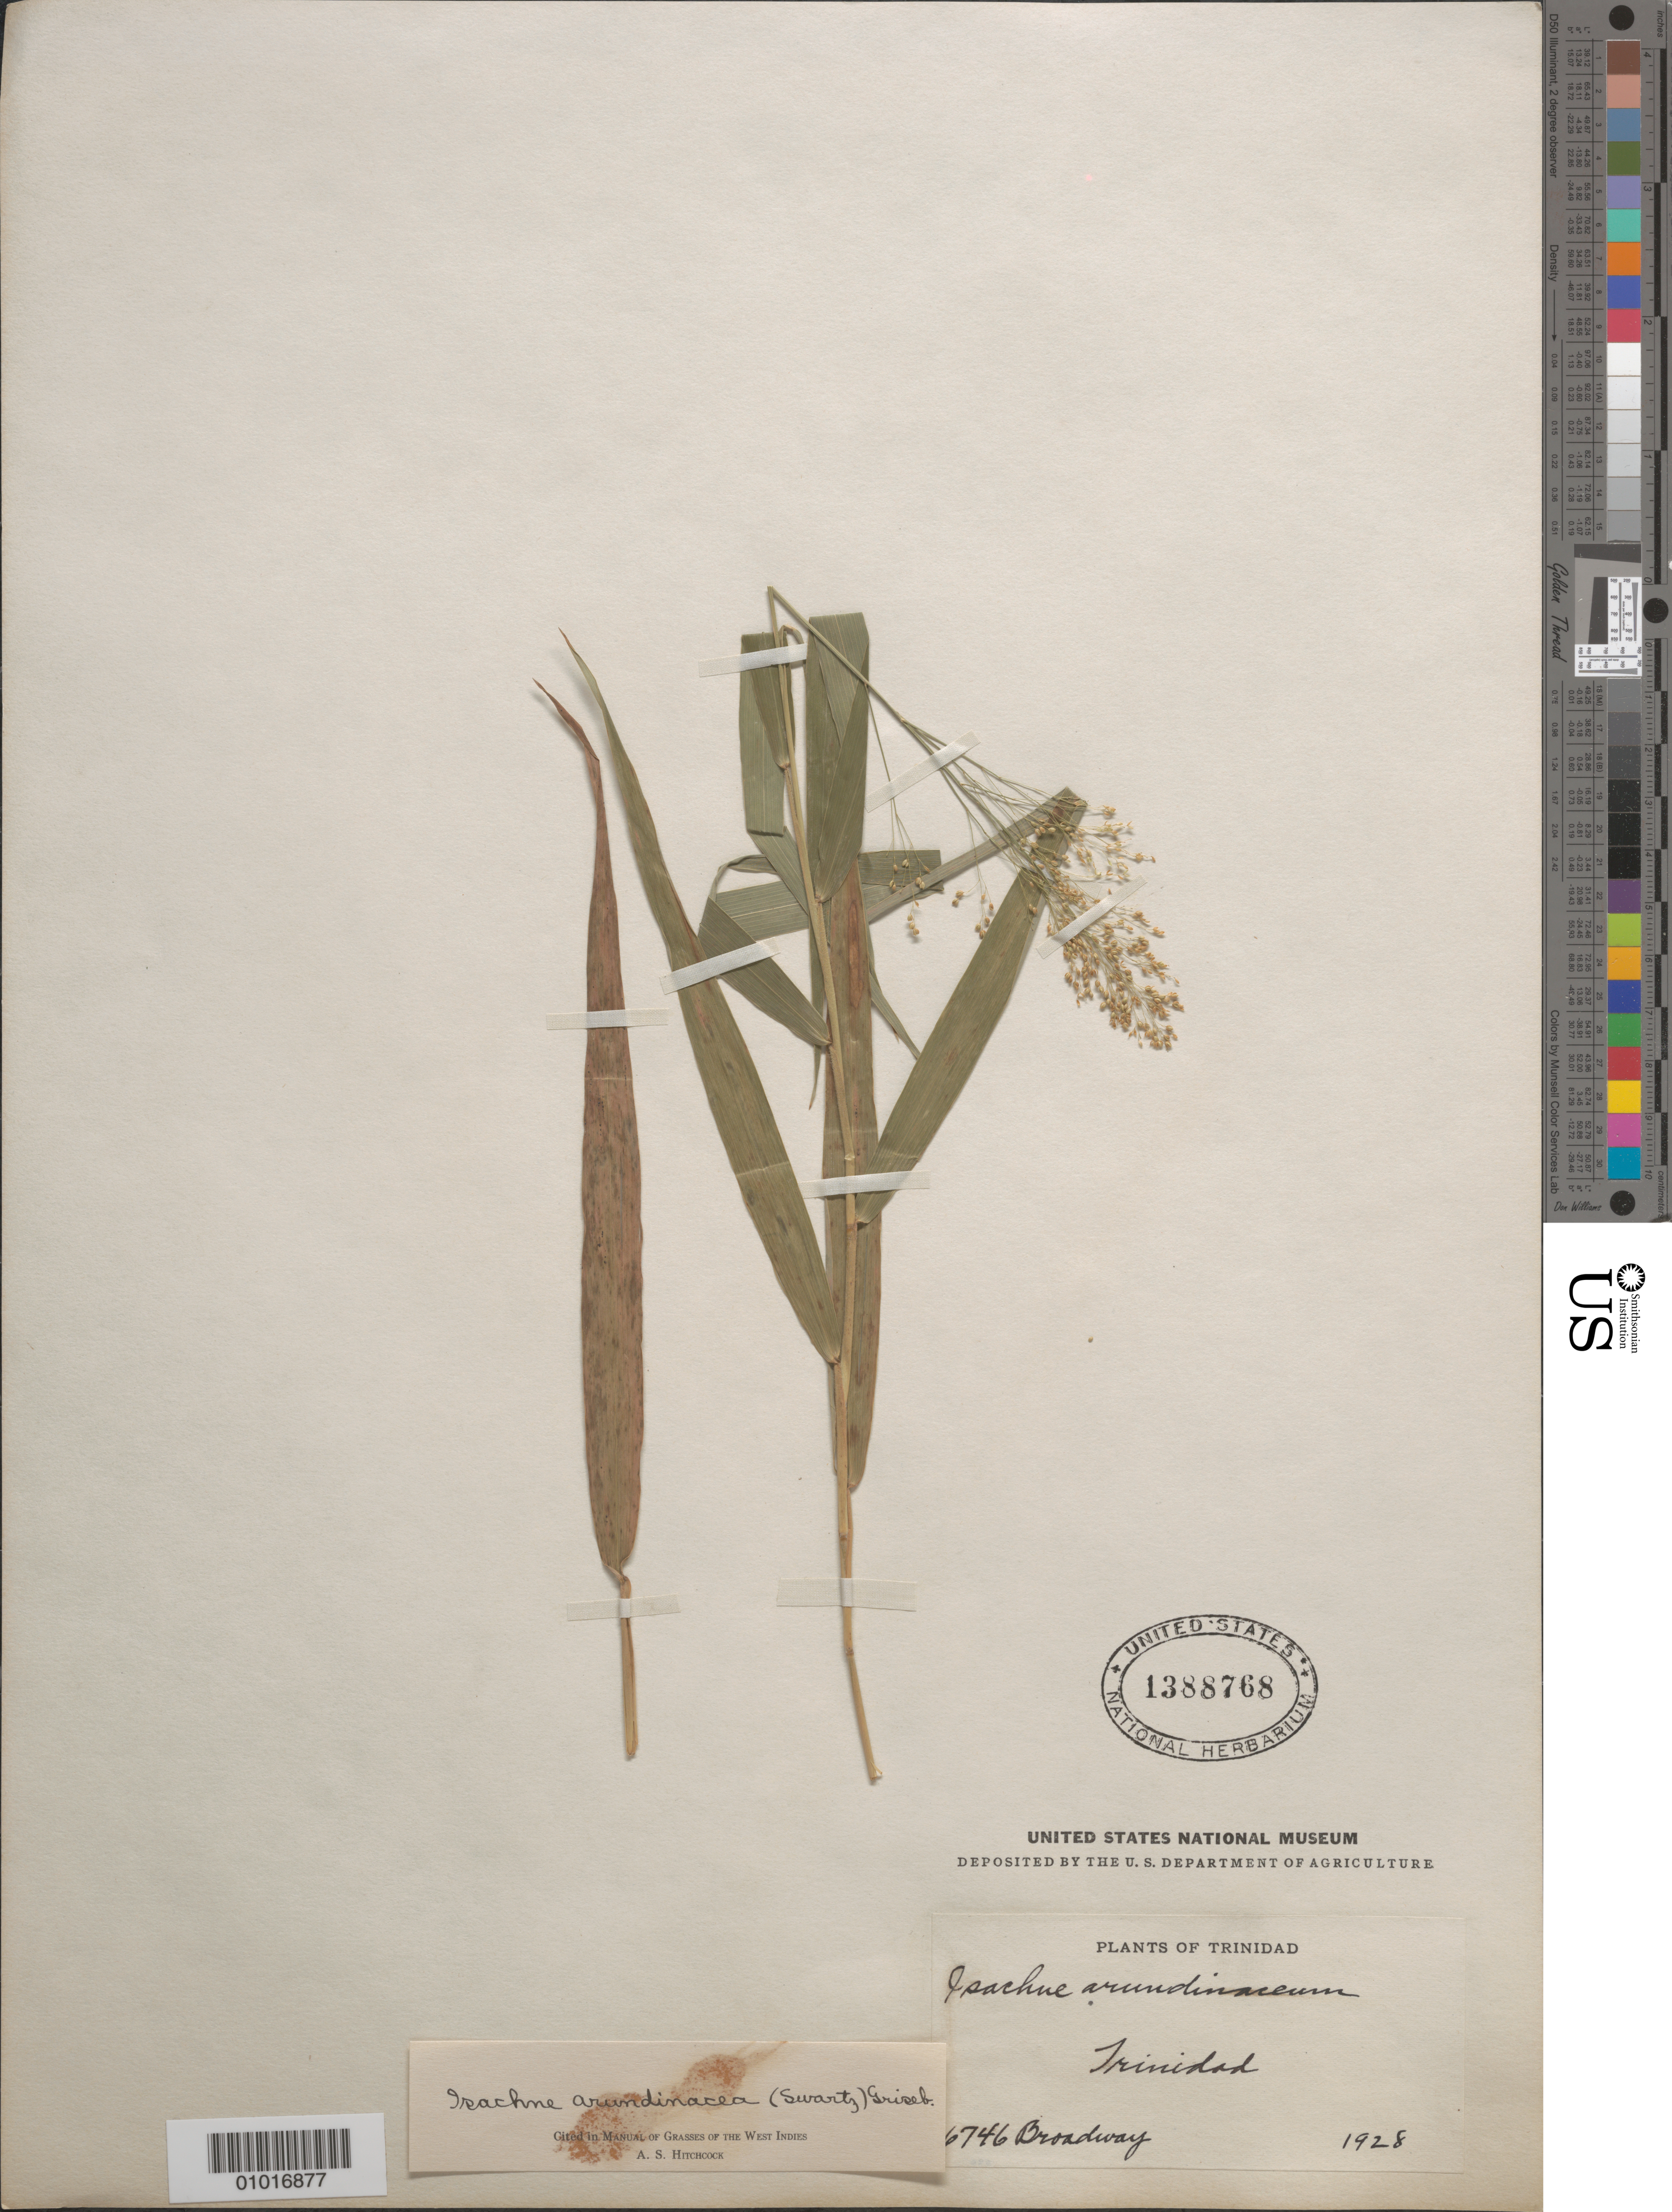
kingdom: Plantae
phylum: Tracheophyta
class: Liliopsida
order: Poales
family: Poaceae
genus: Isachne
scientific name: Isachne disperma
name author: (Lam.) Döll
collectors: W. E. Broadway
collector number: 6746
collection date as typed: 01 Jan 1928 to 31 Dec 1928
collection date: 1928-01-01/1928-12-31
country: Trinidad and Tobago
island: Trinidad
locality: Trinidad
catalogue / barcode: US 1388768